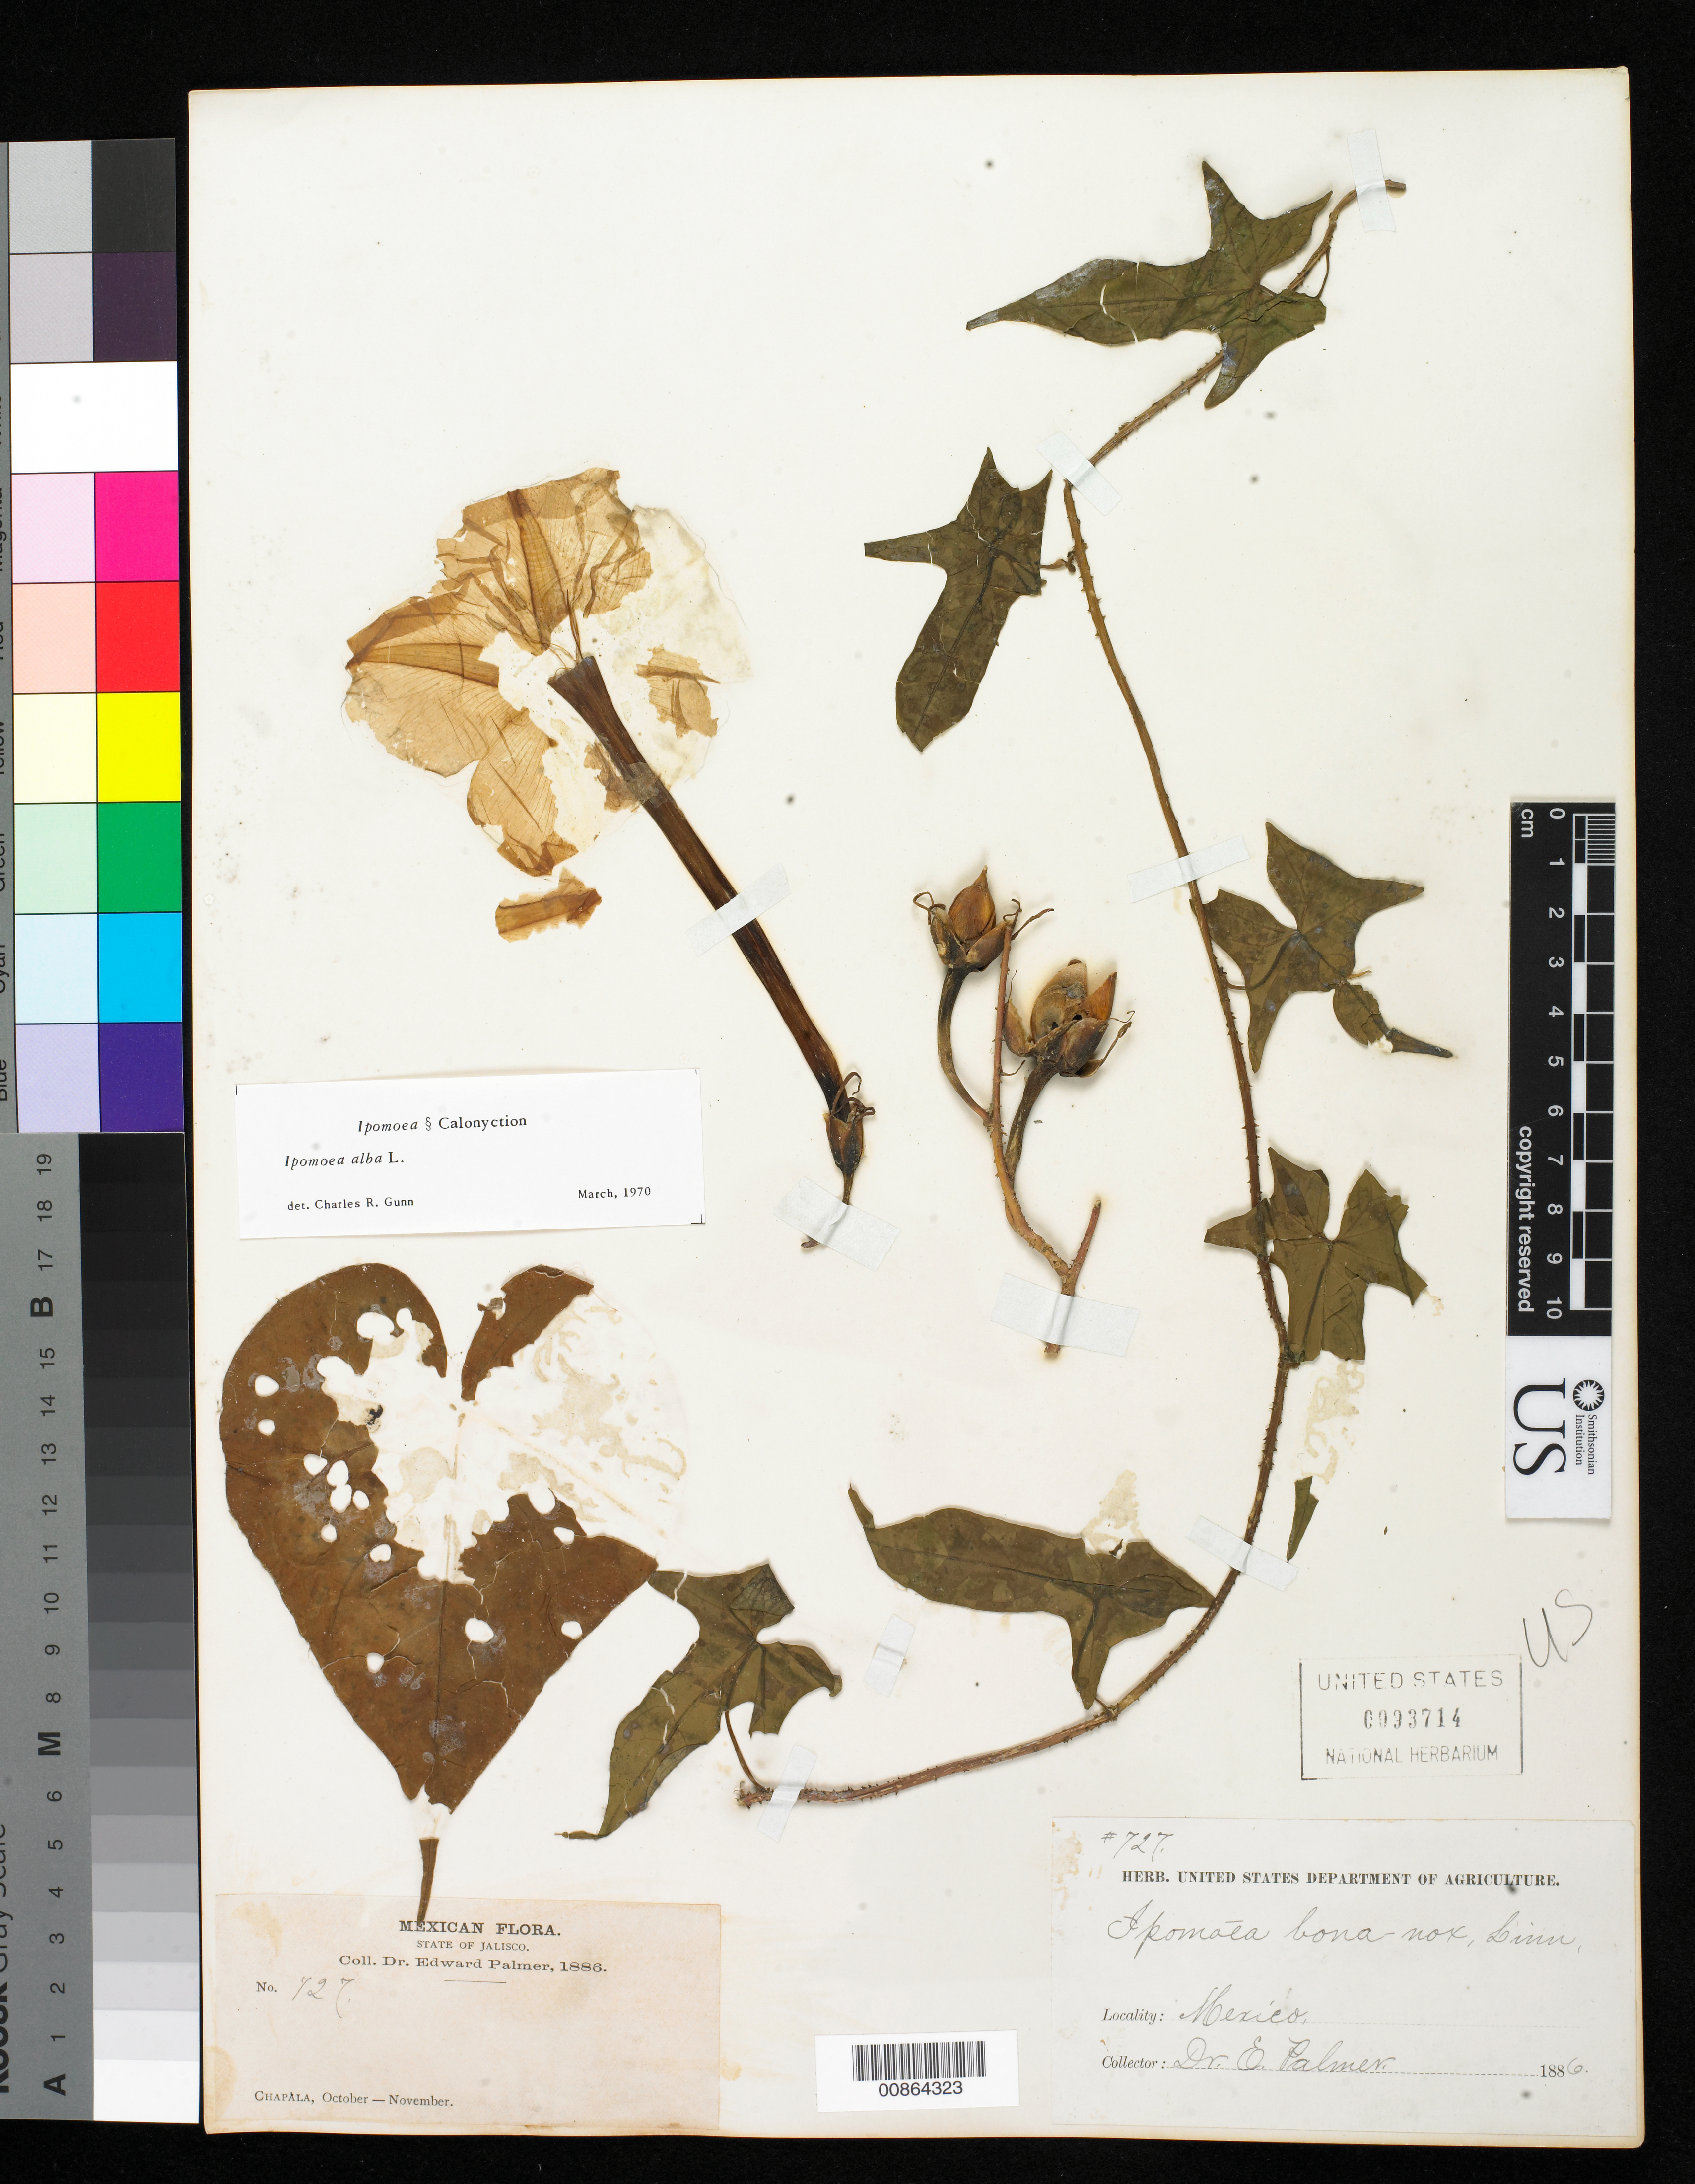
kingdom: Plantae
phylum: Tracheophyta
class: Magnoliopsida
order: Solanales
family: Convolvulaceae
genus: Ipomoea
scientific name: Ipomoea alba L.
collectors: E. Palmer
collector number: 727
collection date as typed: Oct 1886 to -- Nov 1886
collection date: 1886-10/1886-11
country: Mexico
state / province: Jalisco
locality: Chapala, Jalisco.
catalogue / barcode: US 93714